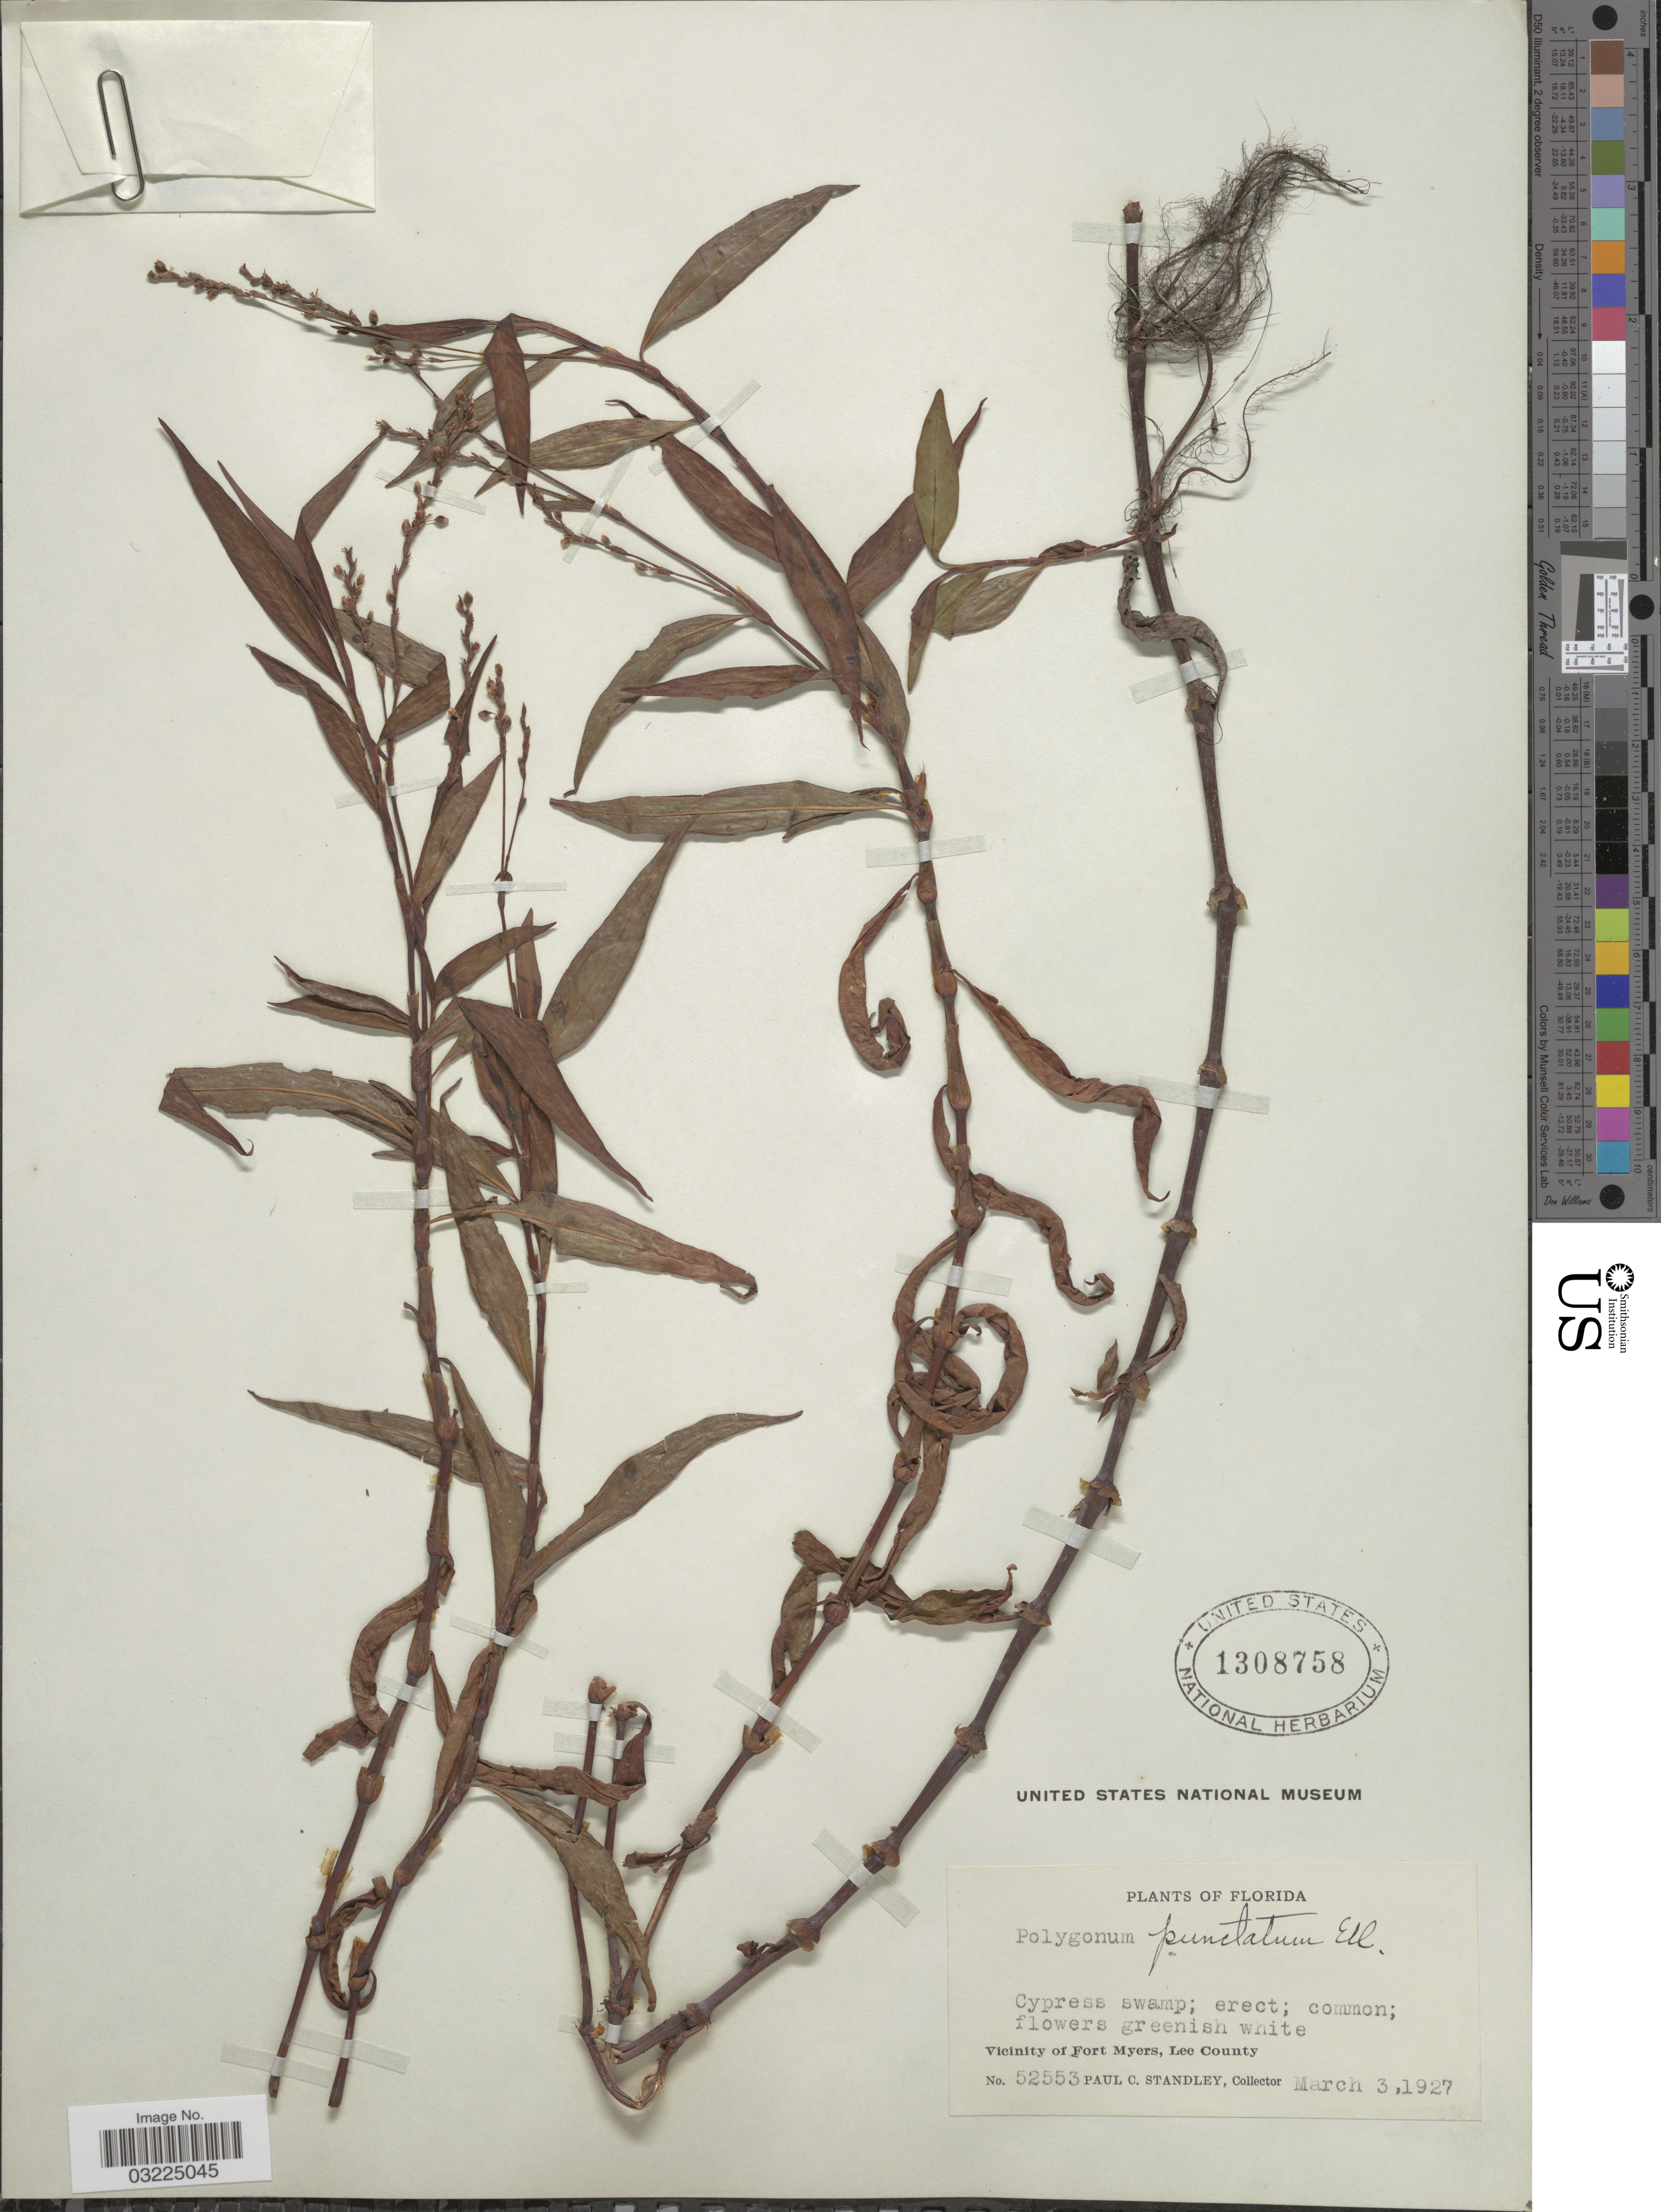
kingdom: Plantae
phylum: Tracheophyta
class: Magnoliopsida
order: Caryophyllales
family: Polygonaceae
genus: Persicaria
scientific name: Persicaria punctata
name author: (Elliott) Small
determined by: Atha, D. E.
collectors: P. C. Standley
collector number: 52553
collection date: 1927-03-03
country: United States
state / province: Florida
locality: Vicinity of Fort Myers, Lee County.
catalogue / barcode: US 1308758